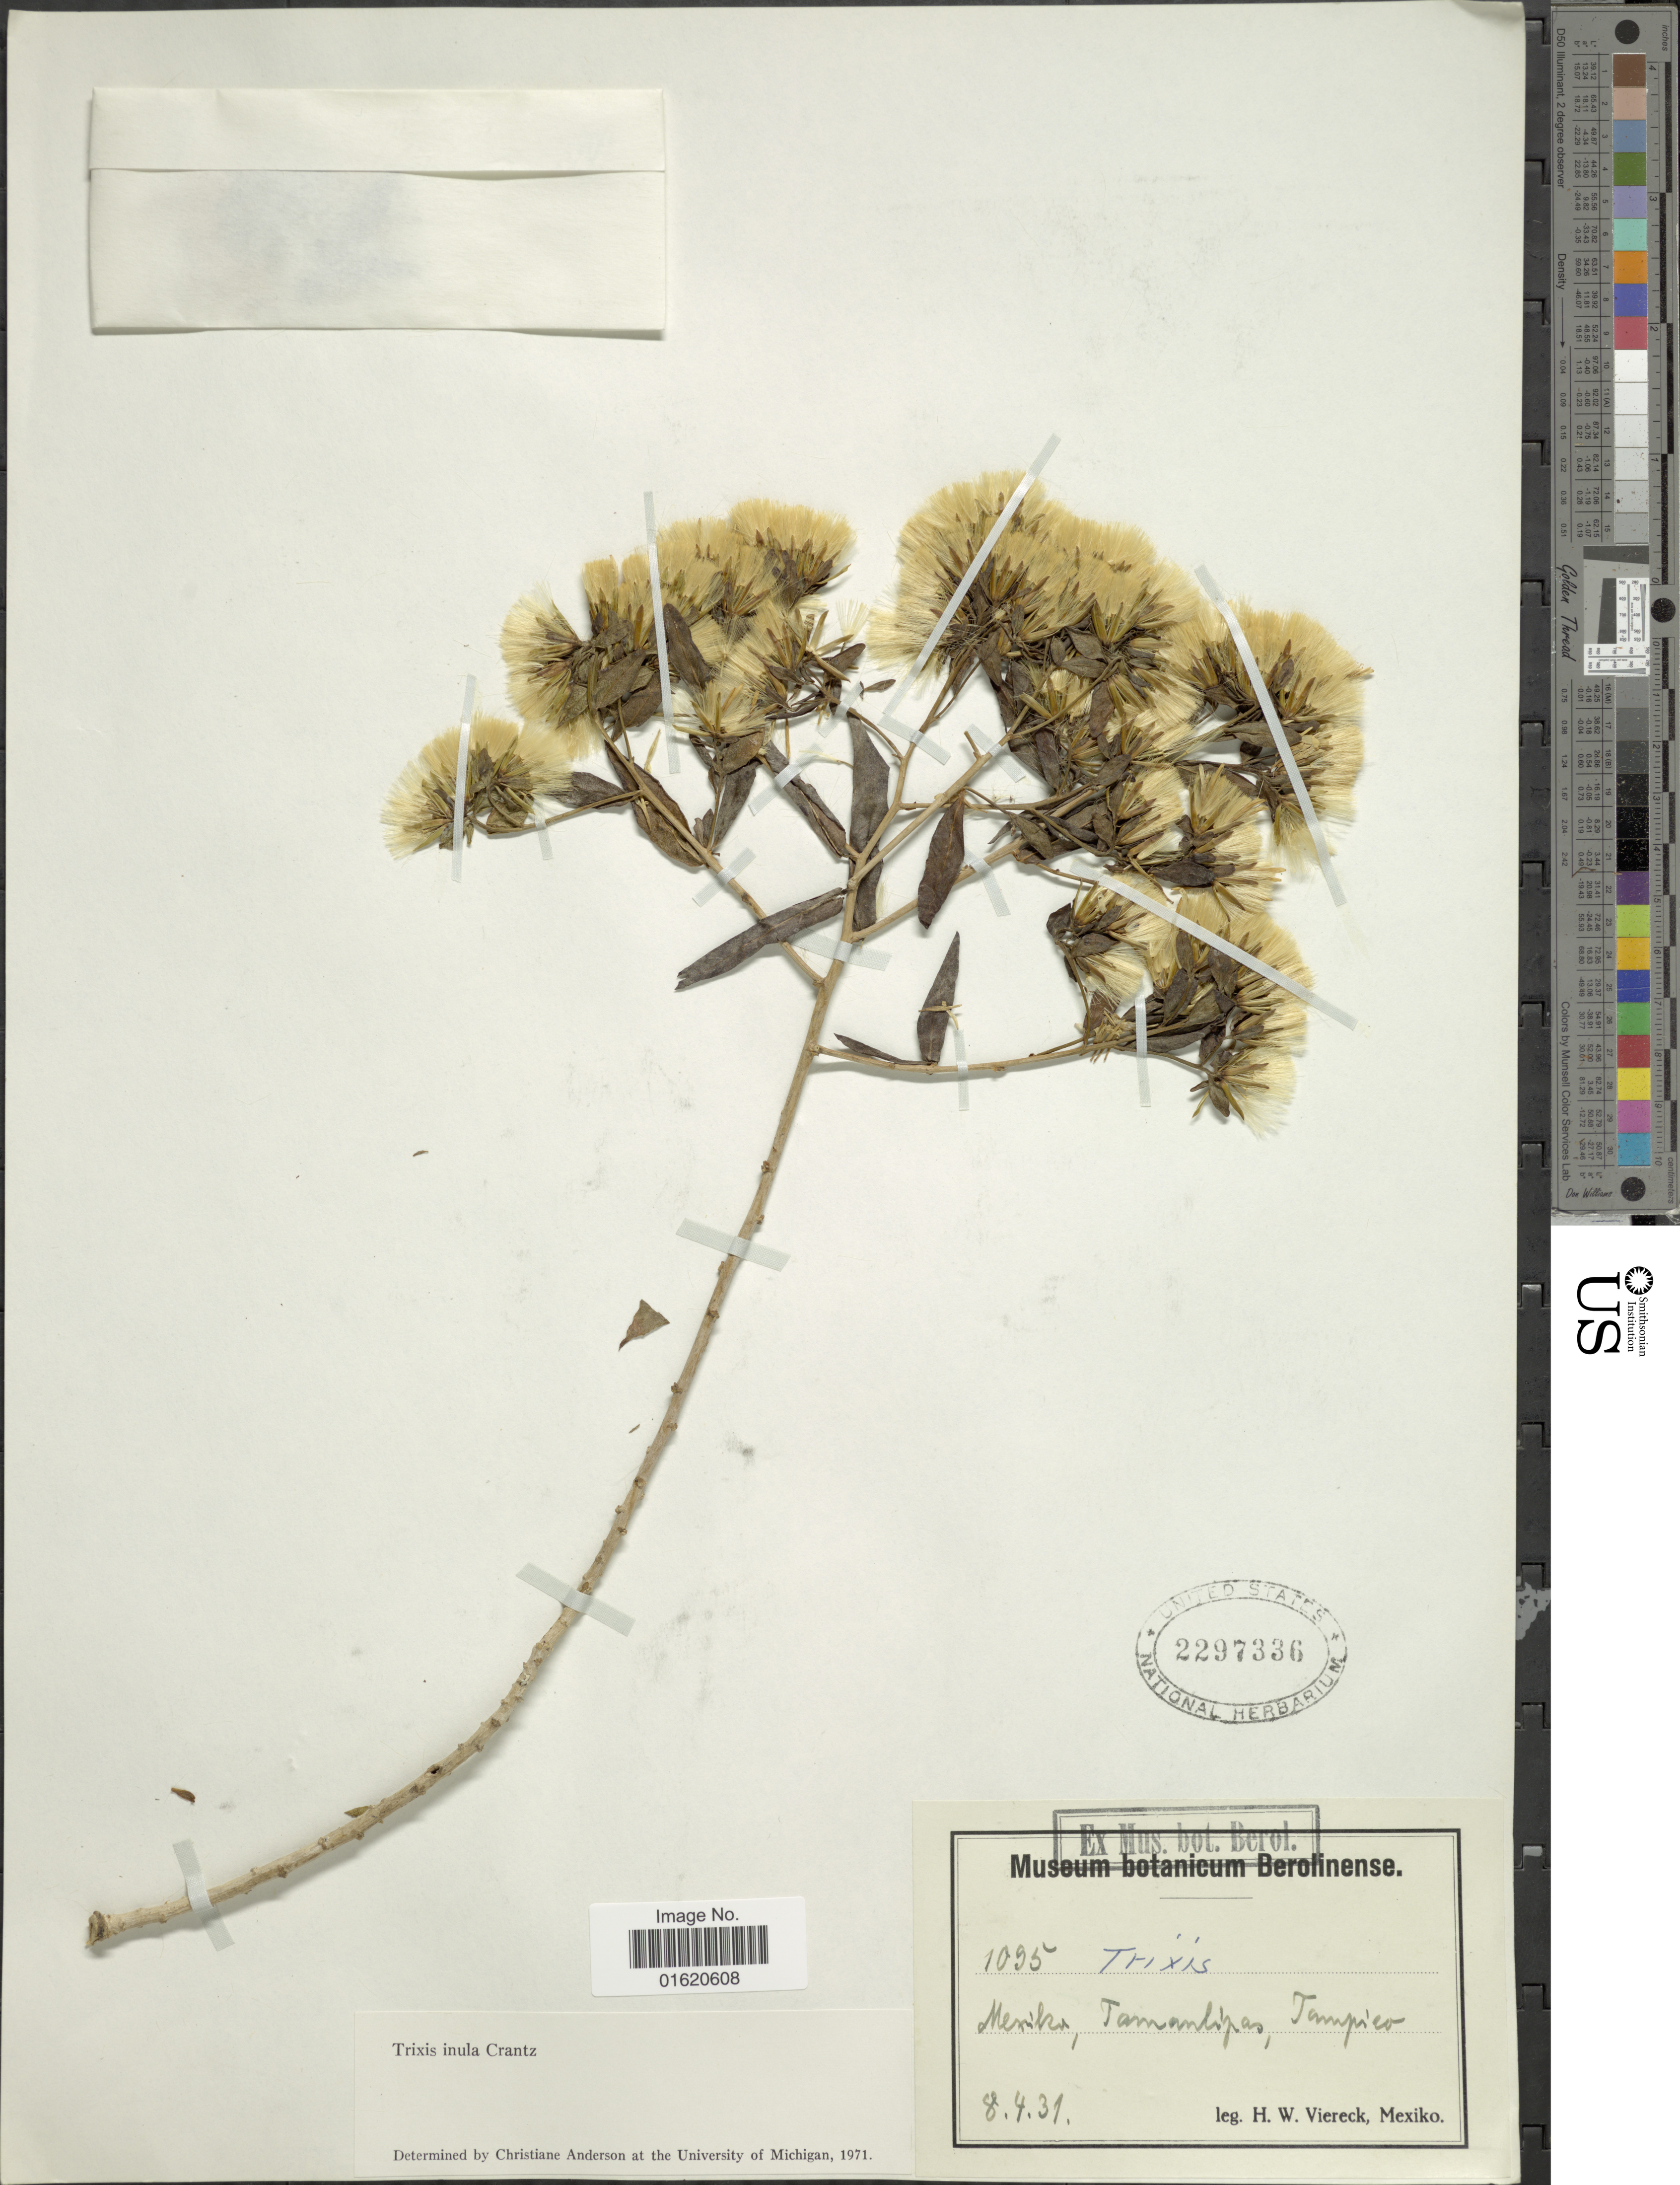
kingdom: Plantae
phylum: Tracheophyta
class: Magnoliopsida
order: Asterales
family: Asteraceae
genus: Trixis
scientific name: Trixis inula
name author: Crantz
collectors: H. W. Viereck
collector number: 1095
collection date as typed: Transcribed d/m/y: 8/4/31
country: Mexico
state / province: Tamaulipas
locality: Mexiko, Tampico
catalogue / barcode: US 2297336